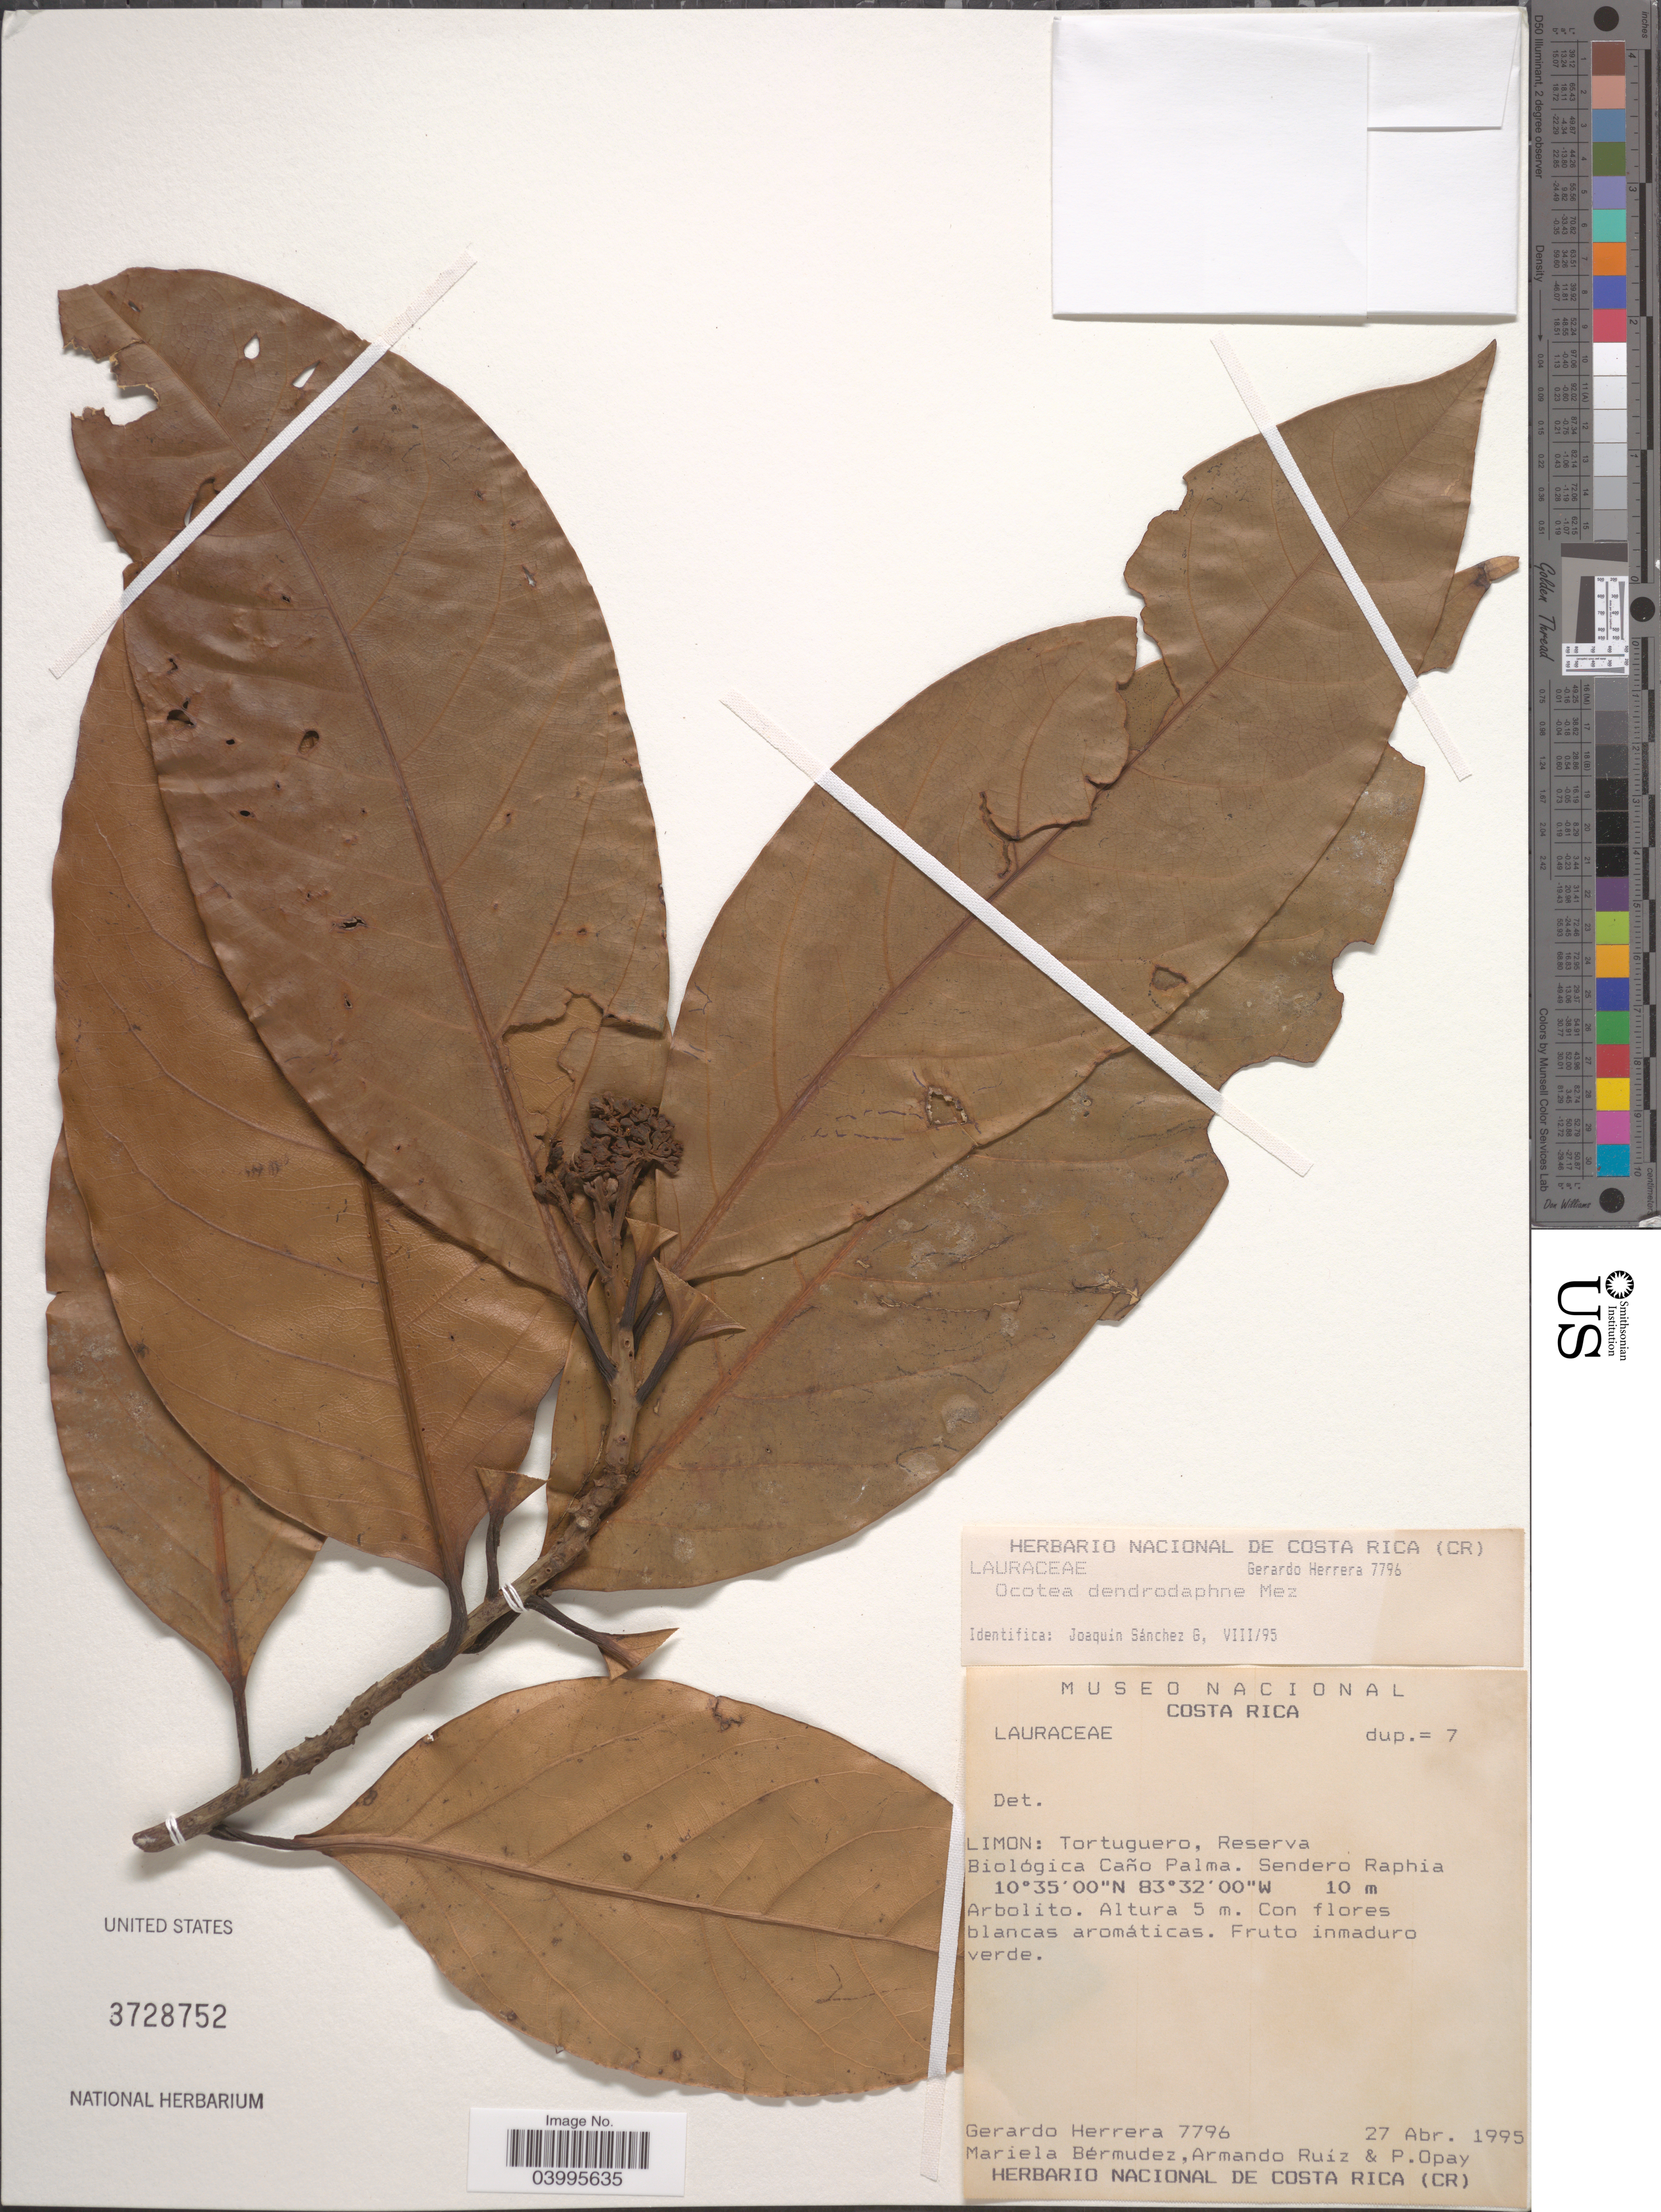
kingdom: Plantae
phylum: Tracheophyta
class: Magnoliopsida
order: Laurales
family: Lauraceae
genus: Ocotea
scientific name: Ocotea dendrodaphne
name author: Mez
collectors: G. Herrera, M. Bérmudez, A. Ruiz & P. Opay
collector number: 7796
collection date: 1995-04-27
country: Costa Rica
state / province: Limón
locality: Tortuguero, Reserva Biológica Caño Palma. Sendero Raphia.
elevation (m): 10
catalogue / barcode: US 3728752